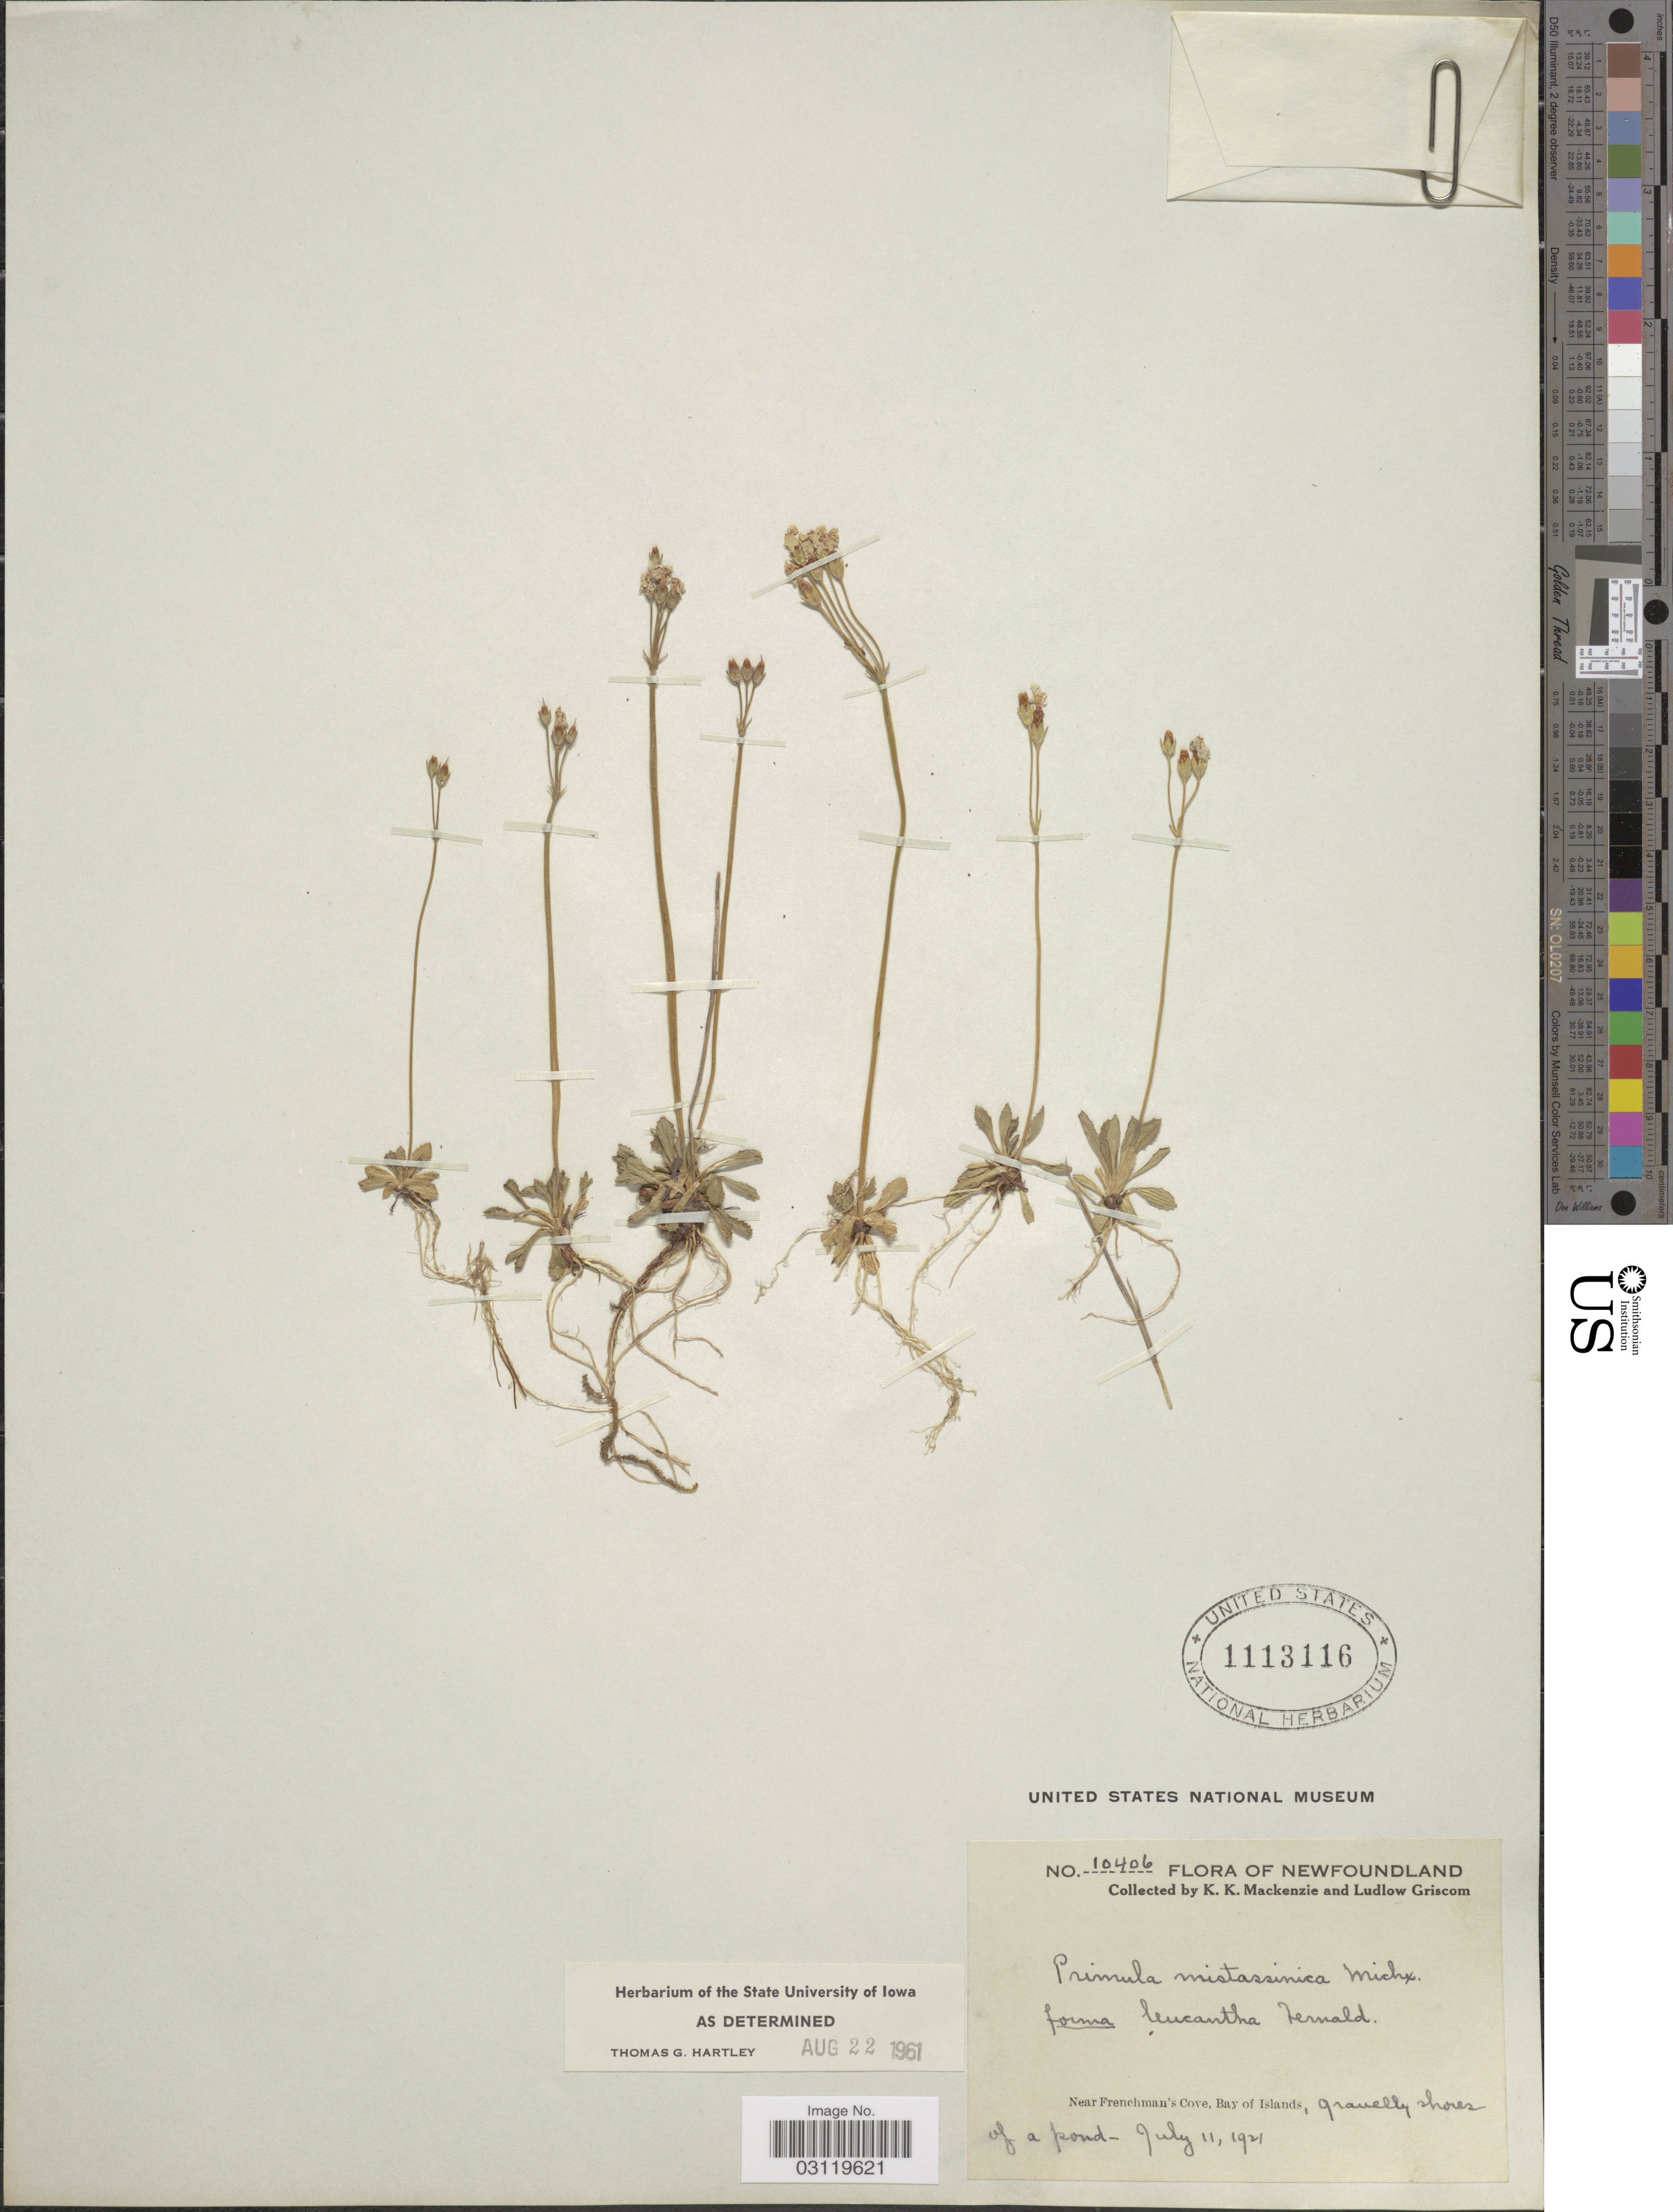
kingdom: Plantae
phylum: Tracheophyta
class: Magnoliopsida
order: Ericales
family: Primulaceae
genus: Primula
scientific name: Primula mistassinica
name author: Michx.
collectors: K. K. Mackenzie & L. Griscom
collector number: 10406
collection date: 1921-07-11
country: Canada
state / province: Newfoundland and Labrador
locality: Near Frenchman's Cove, Bay of Islands.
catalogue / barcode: US 1113116